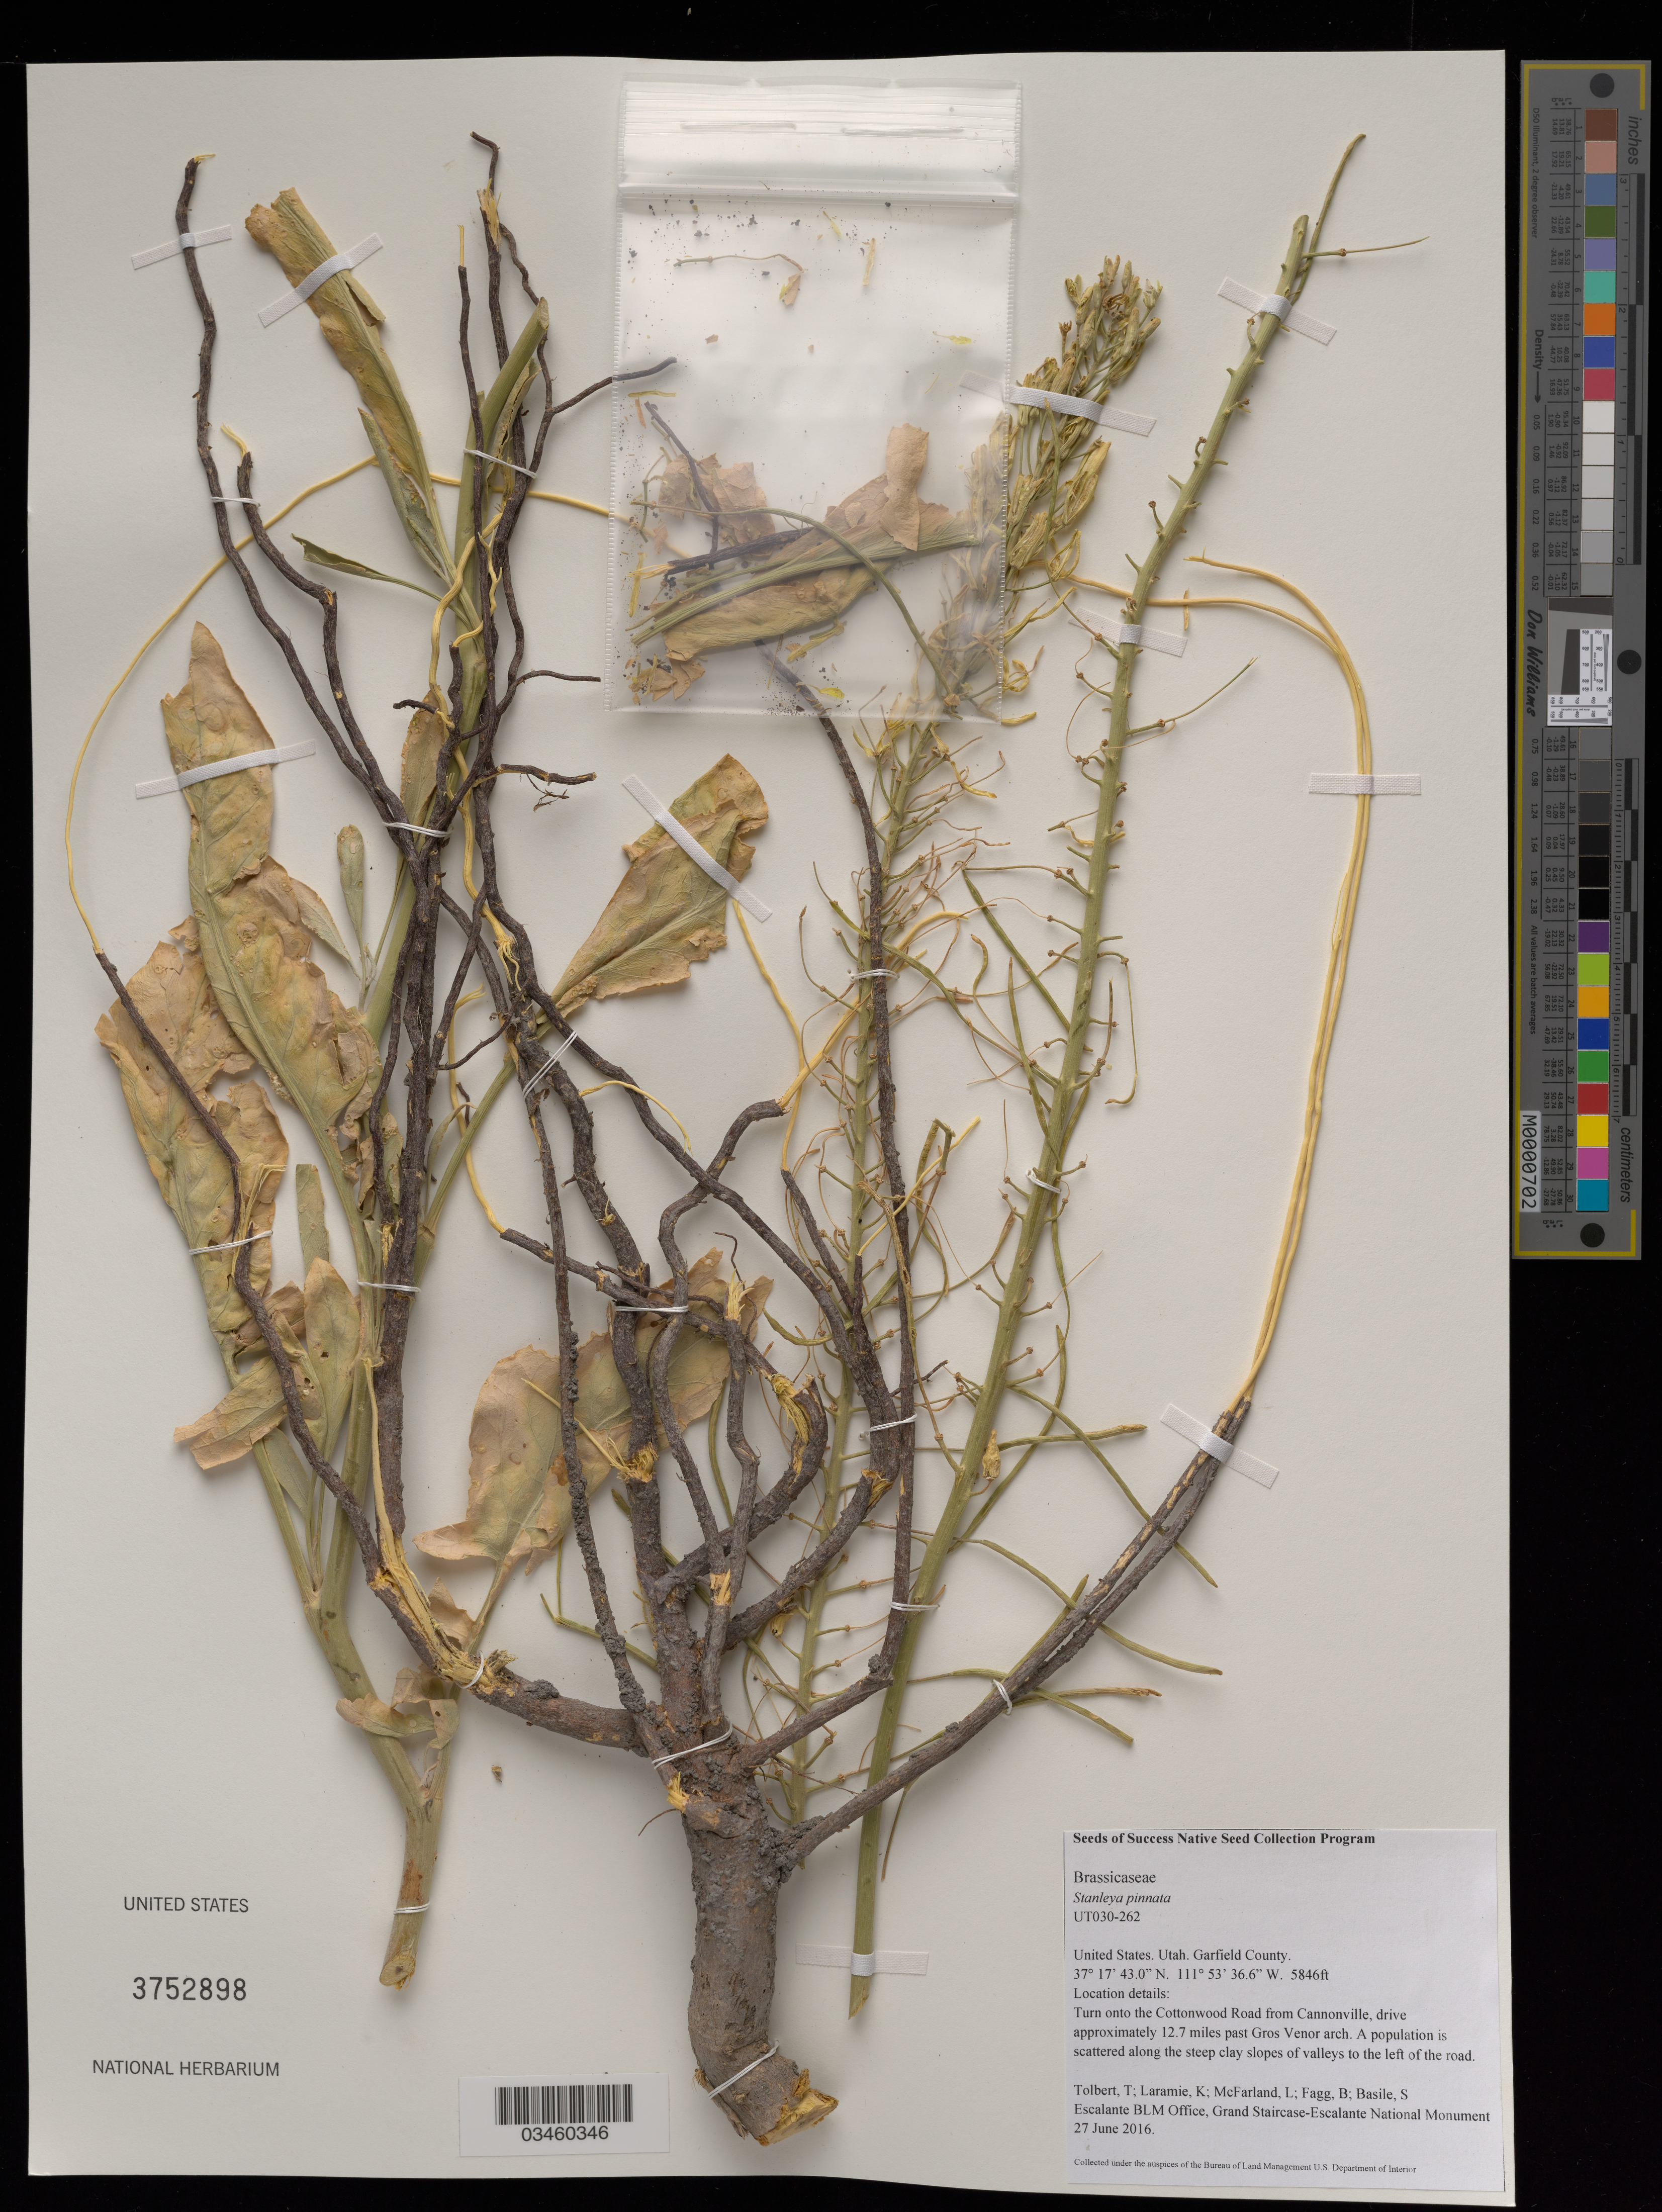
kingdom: Plantae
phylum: Tracheophyta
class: Magnoliopsida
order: Brassicales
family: Brassicaceae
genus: Stanleya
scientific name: Stanleya pinnata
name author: (Pursh) Britton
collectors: T. Tolbert, K. Laramie, L. McFarland, B. Fagg & S. Basile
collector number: UT030-262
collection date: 2016-06-27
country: United States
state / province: Utah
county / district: Garfield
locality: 12.7 mi. past Gross Venor arch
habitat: Steep clay slopes of valleys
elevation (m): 1782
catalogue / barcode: US 3752898